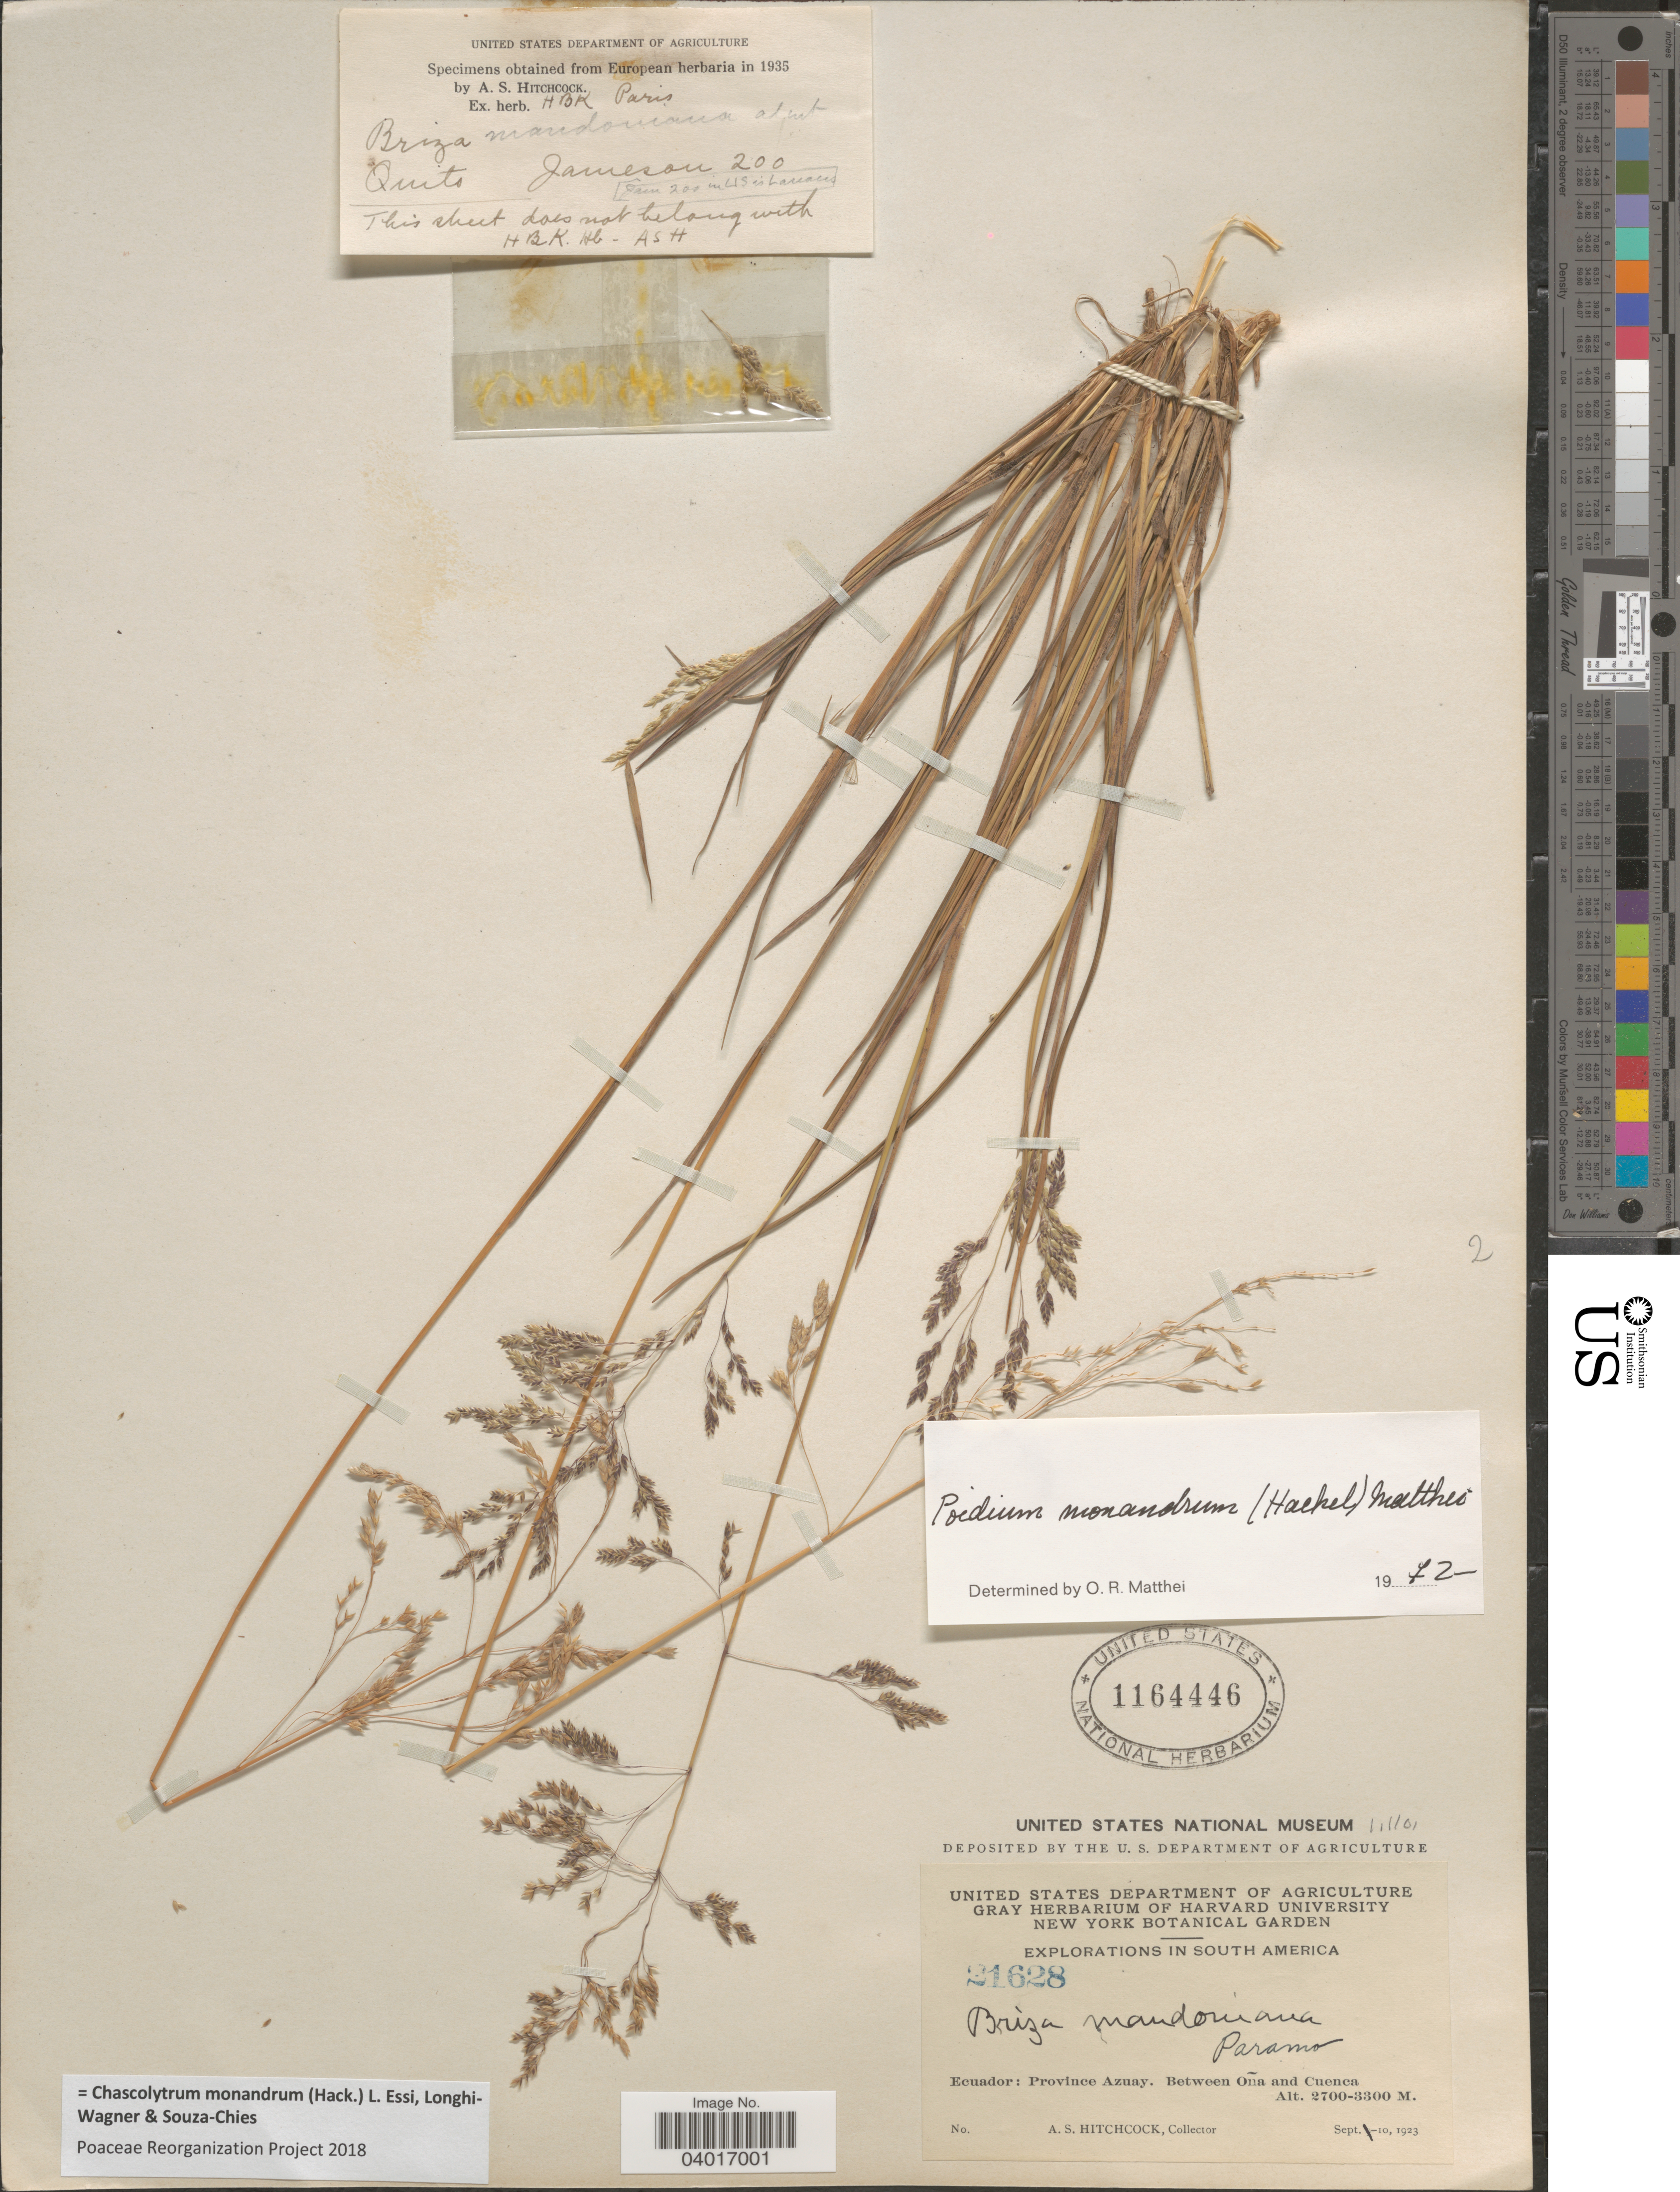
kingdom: Plantae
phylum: Tracheophyta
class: Liliopsida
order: Poales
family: Poaceae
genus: Chascolytrum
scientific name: Chascolytrum monandrum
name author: (Hack.) L. Essi et al.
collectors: A. S. Hitchcock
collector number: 21628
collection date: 1923-09-10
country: Ecuador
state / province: Azuay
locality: Paramo. Between Oña and Cuenca.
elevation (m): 2700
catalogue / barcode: US 1164446